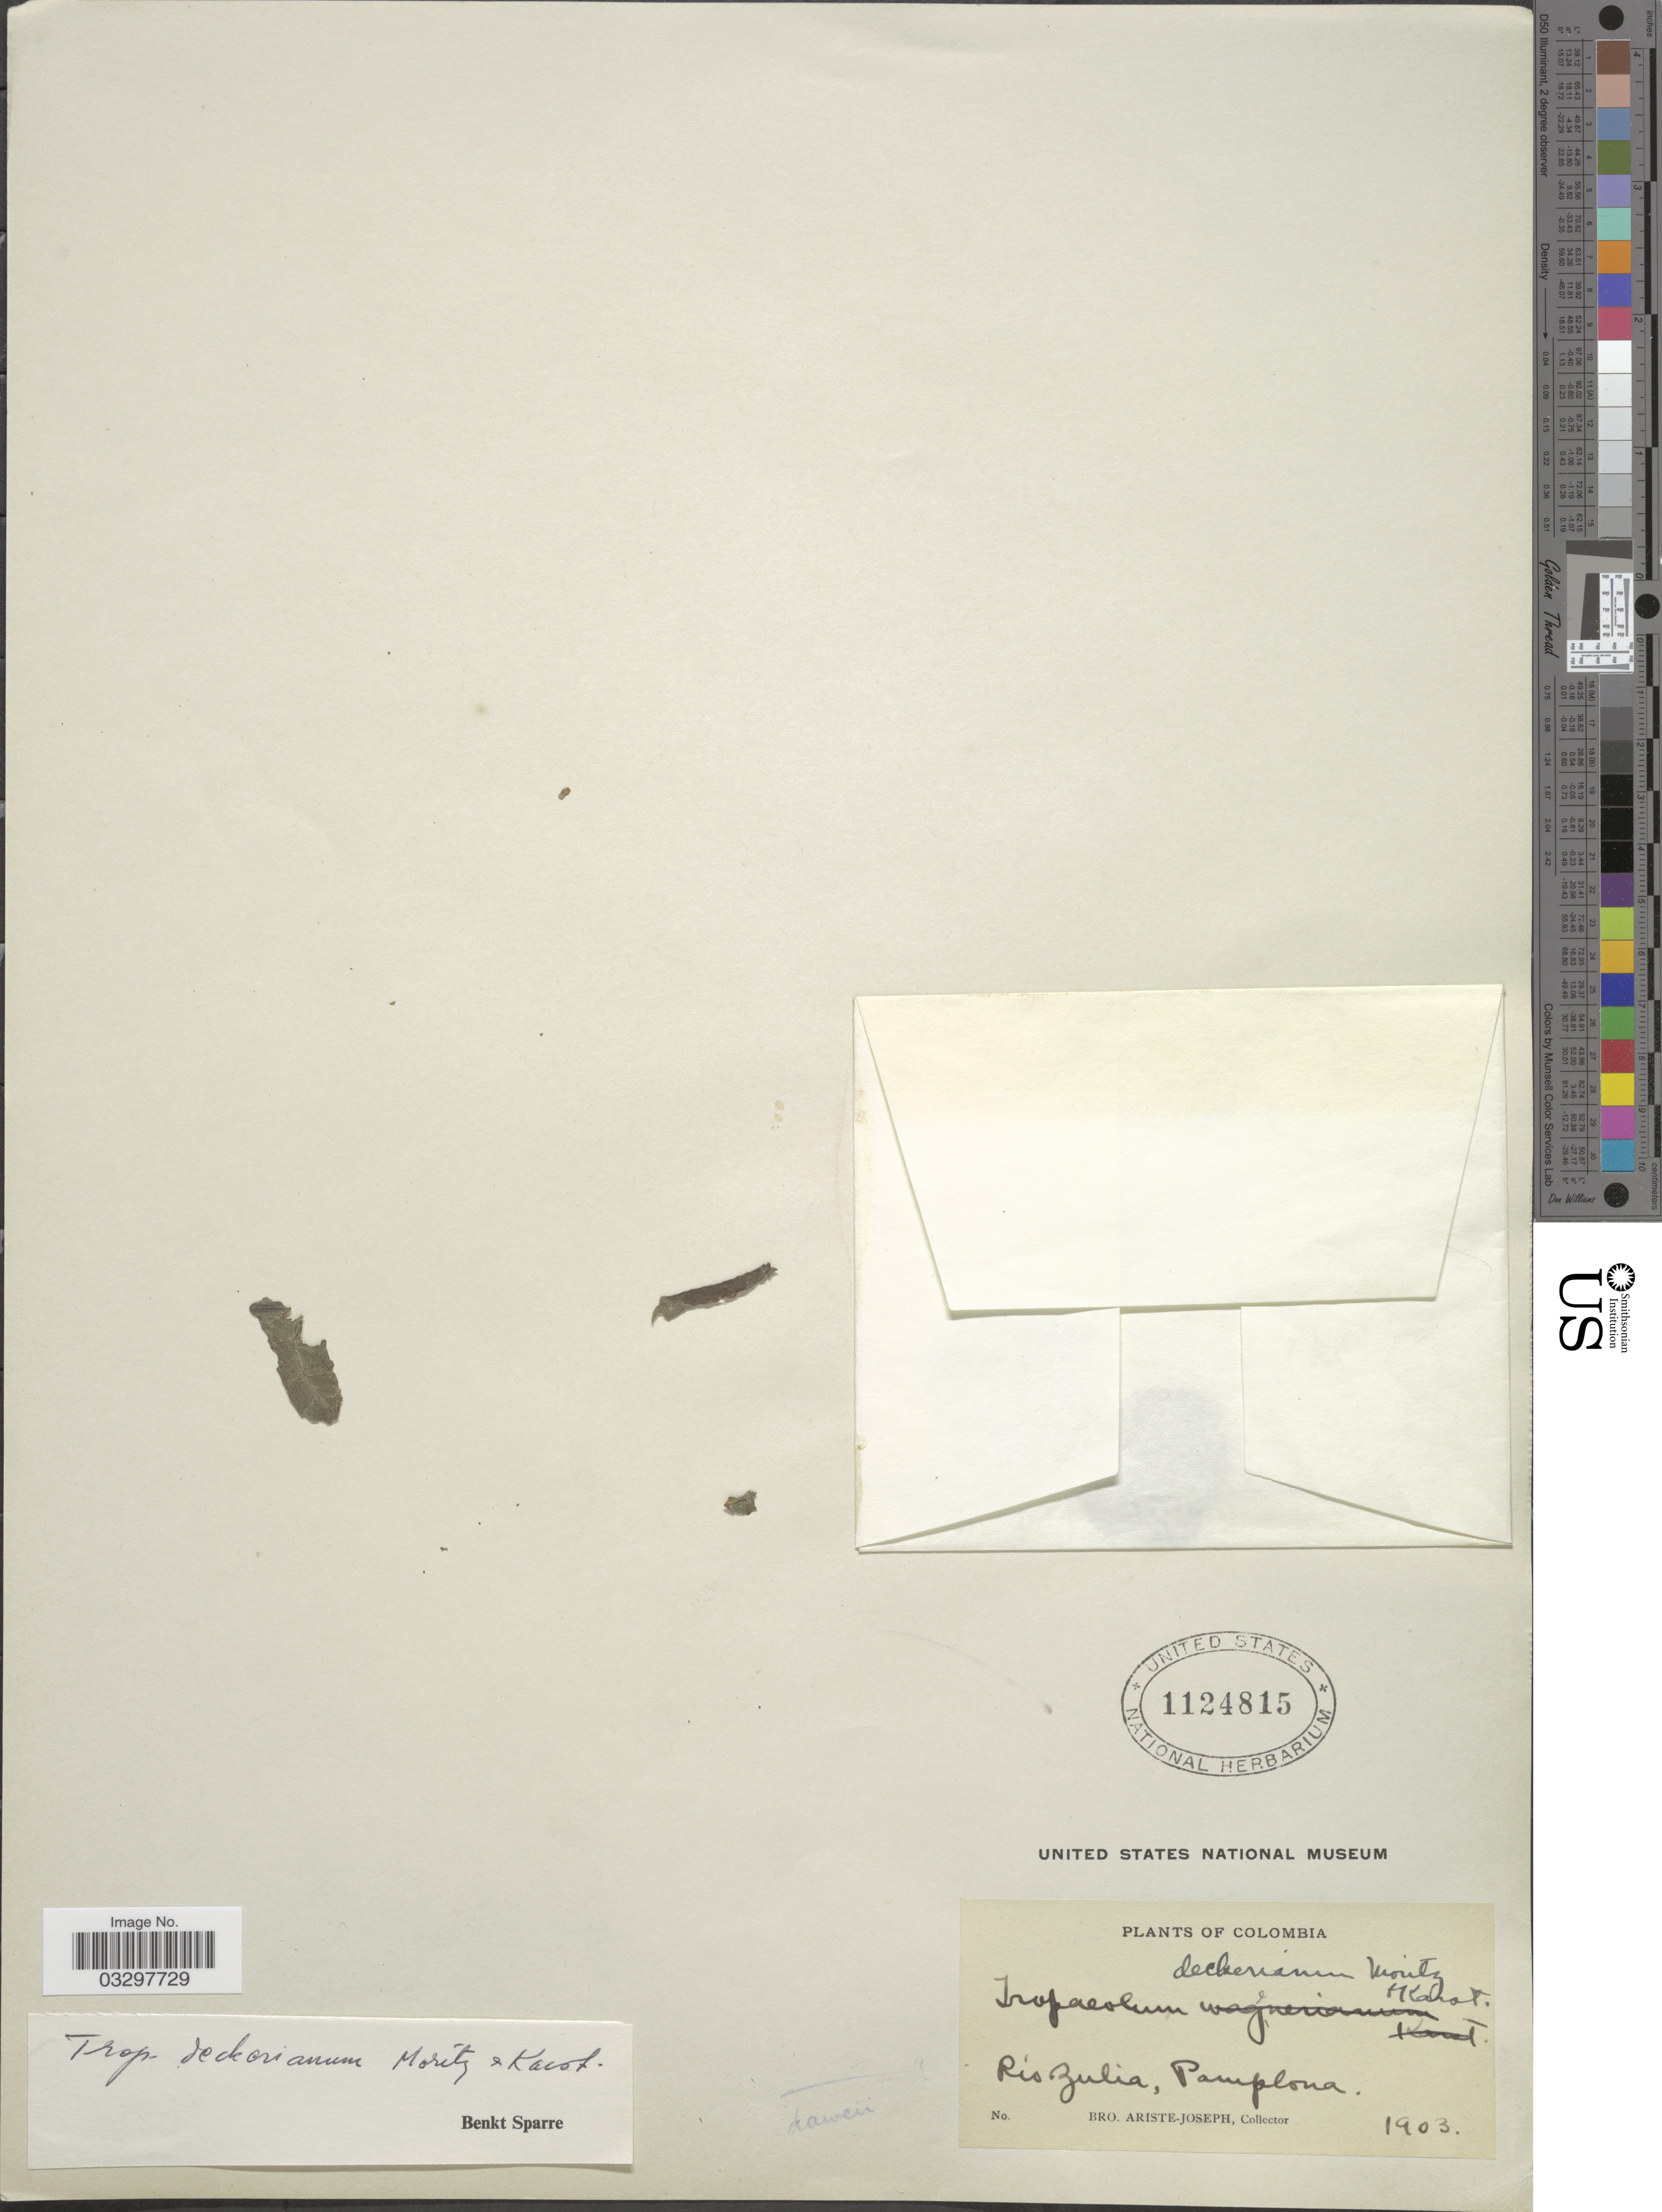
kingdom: Plantae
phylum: Tracheophyta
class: Magnoliopsida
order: Brassicales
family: Tropaeolaceae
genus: Tropaeolum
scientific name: Tropaeolum deckerianum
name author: Moritz & H. Karst.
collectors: Bro. Ariste-Joseph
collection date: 1903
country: Colombia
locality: Rio Zulia, Pamplona.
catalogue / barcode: US 1124815